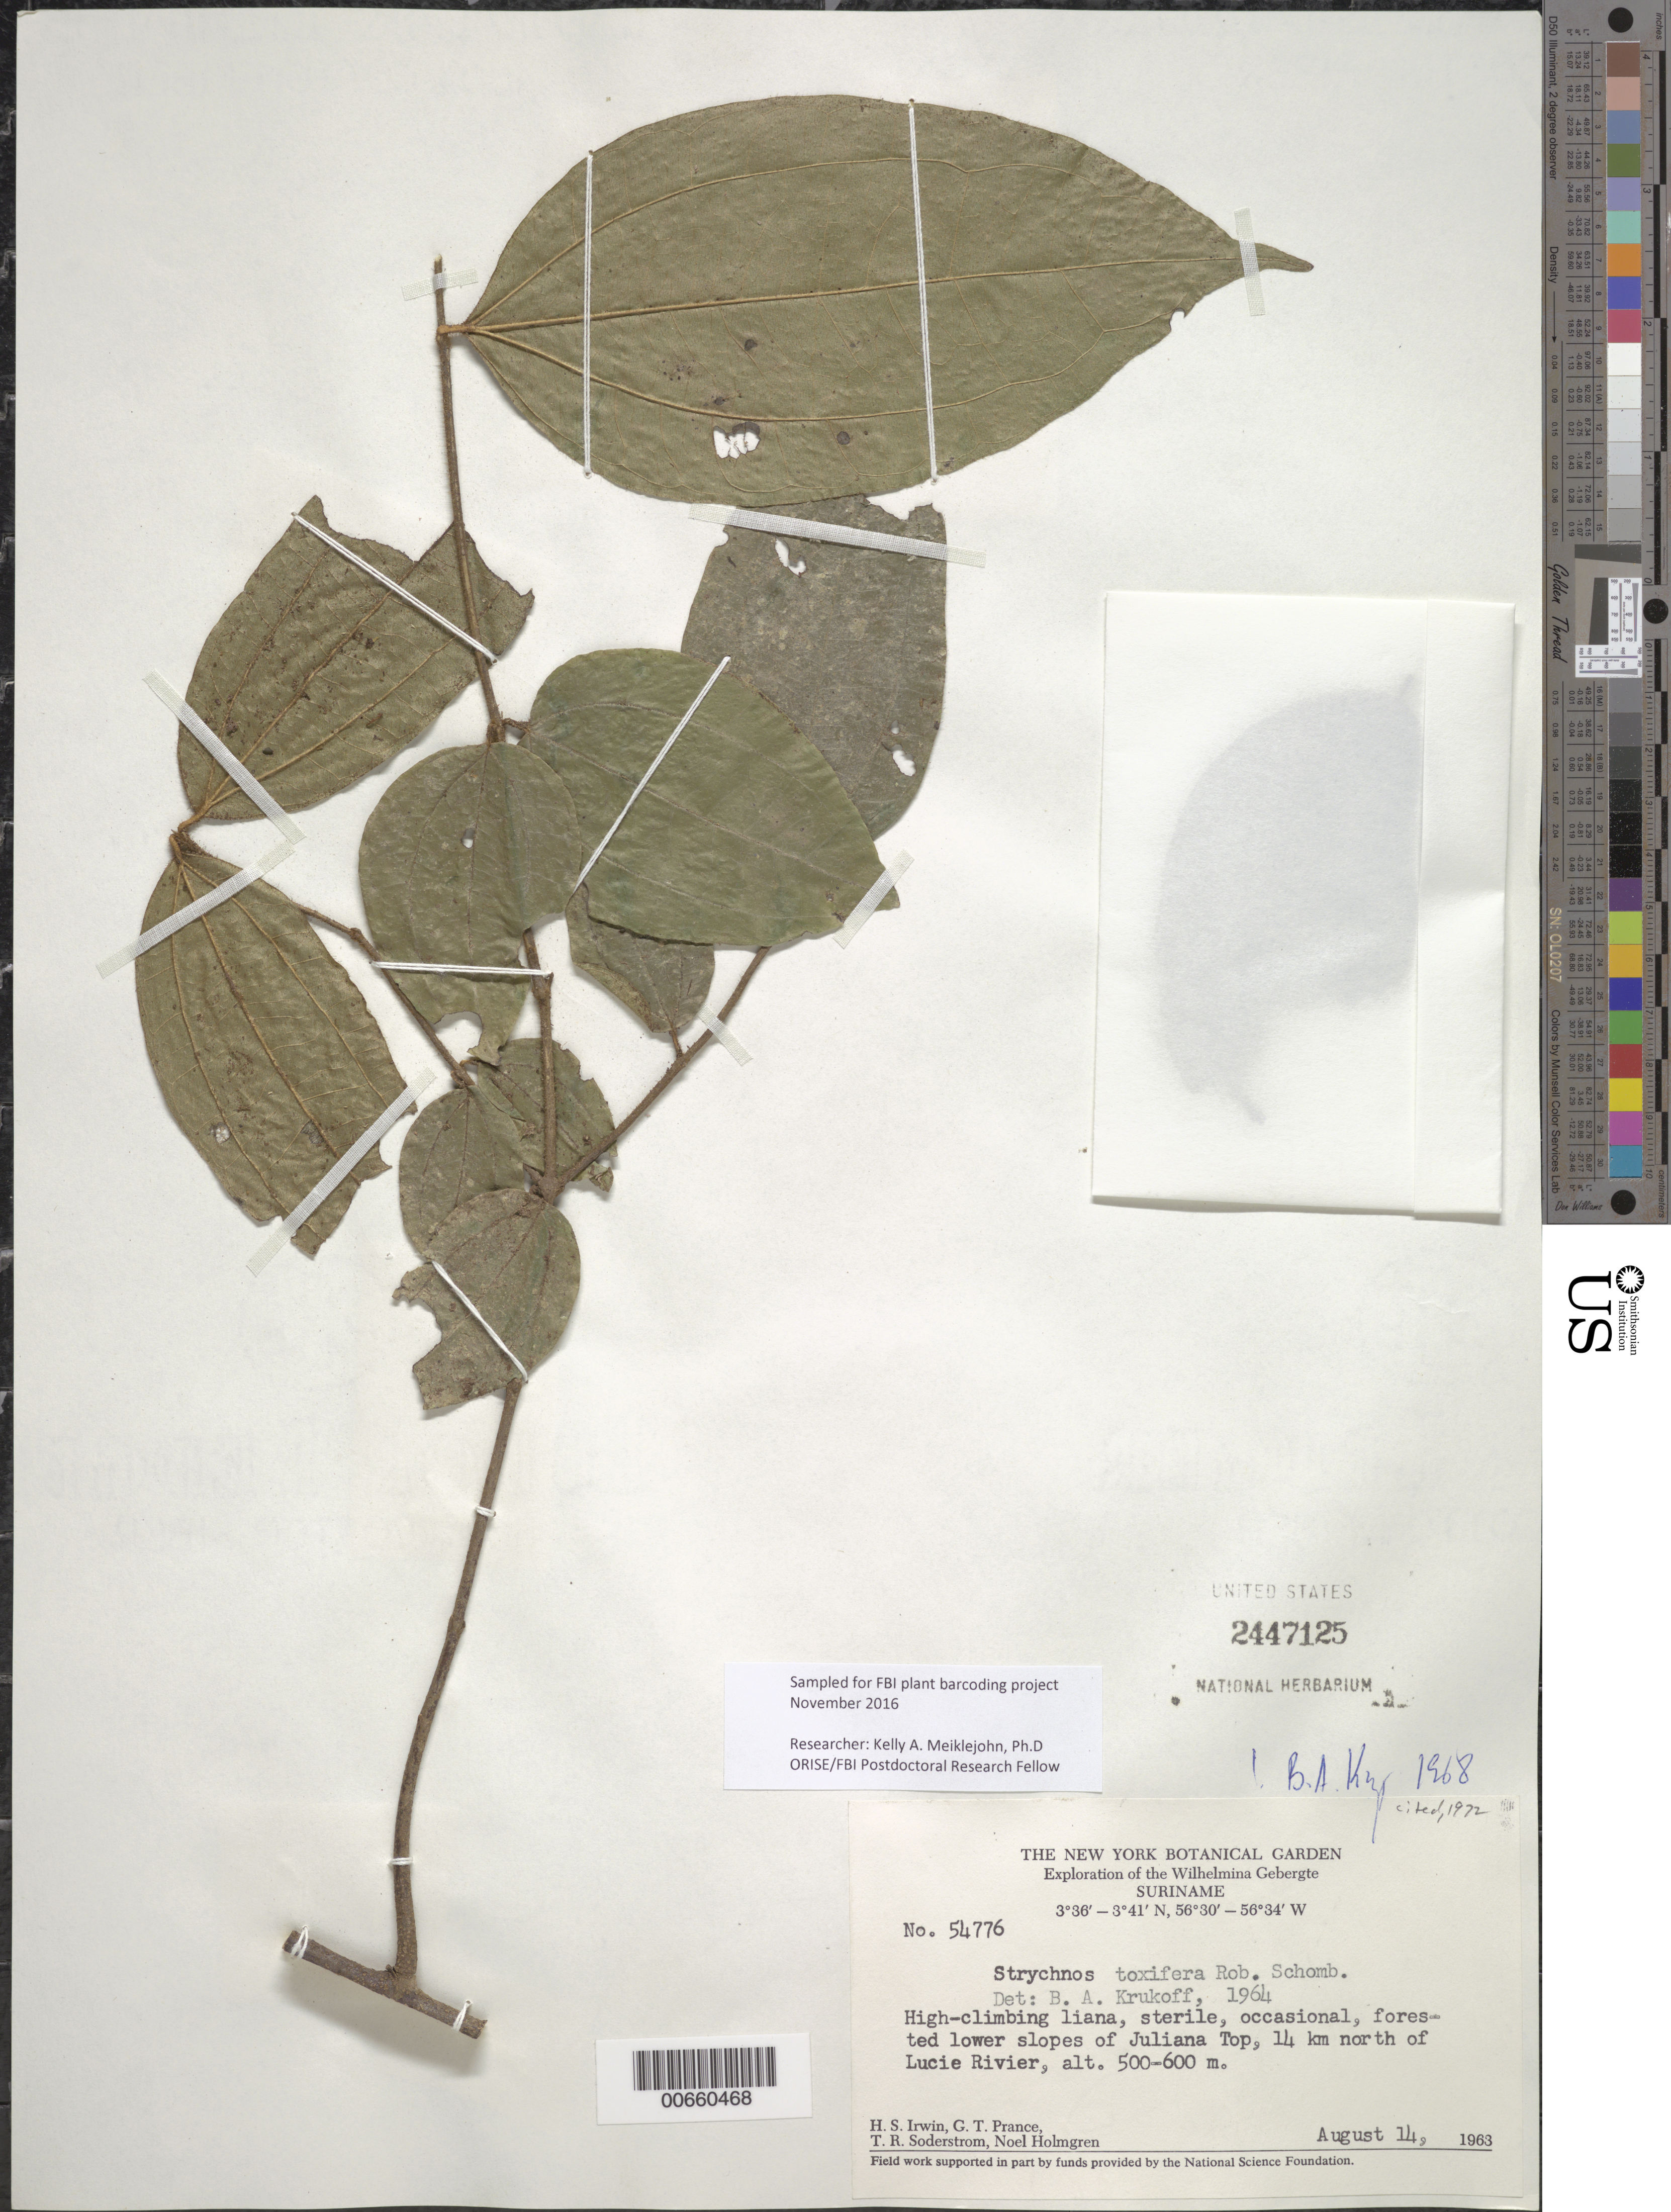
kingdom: Plantae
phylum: Tracheophyta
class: Magnoliopsida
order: Gentianales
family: Loganiaceae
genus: Strychnos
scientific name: Strychnos toxifera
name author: R.H. Schomb. ex Benth.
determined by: Krukoff, B. A.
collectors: H. Irwin, G. T. Prance, T. R. Soderstrom & N. H. Holmgren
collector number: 54776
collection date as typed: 14-Aug-63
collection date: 1963-08-14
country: Suriname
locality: Juliana Top, 14 km N of Lucie R., Wilhelmina Gebergte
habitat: Forested lower slopes of Juliana Top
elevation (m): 500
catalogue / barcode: US 2447125